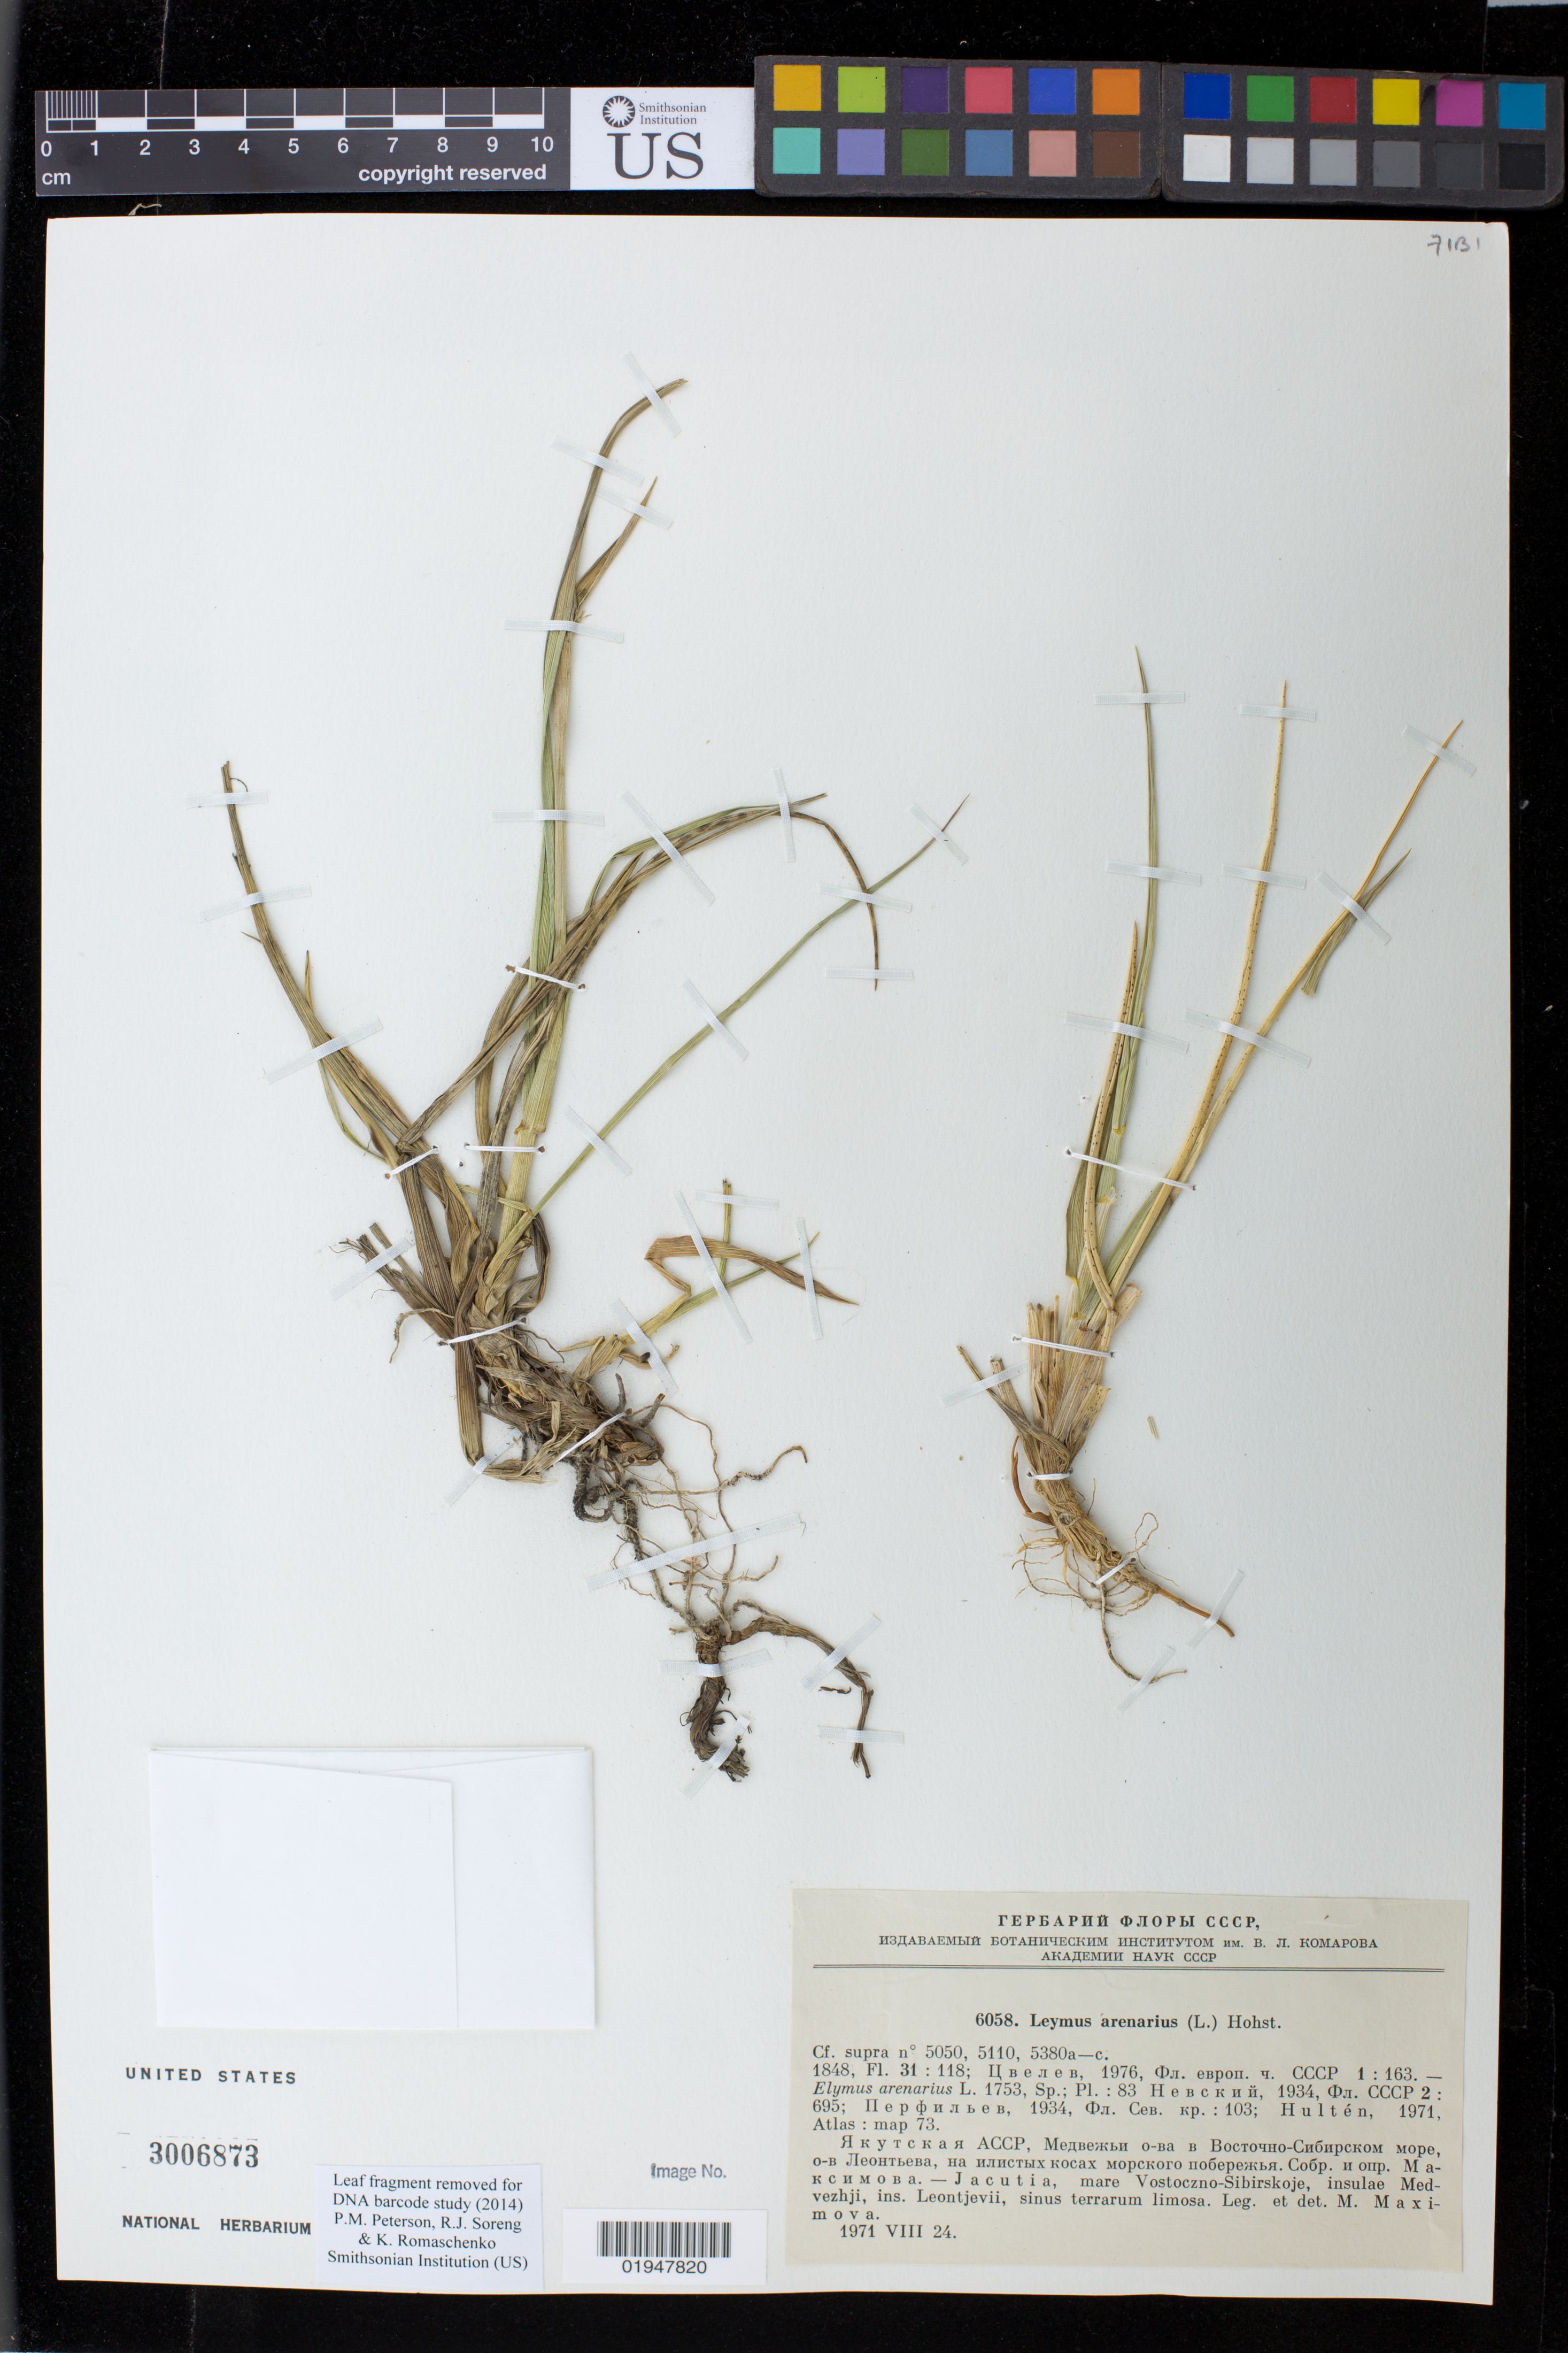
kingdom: Plantae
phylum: Tracheophyta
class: Liliopsida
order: Poales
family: Poaceae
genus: Leymus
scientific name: Leymus arenarius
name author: (L.) Hochst.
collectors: M. Maximova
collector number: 6058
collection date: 1971-08-24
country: Russian Federation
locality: Jacutia [[Yakutya]], mare Vostoczno-Sibirskoje, insulae Medvezhji, ins. Leontjevii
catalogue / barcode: US 3006873